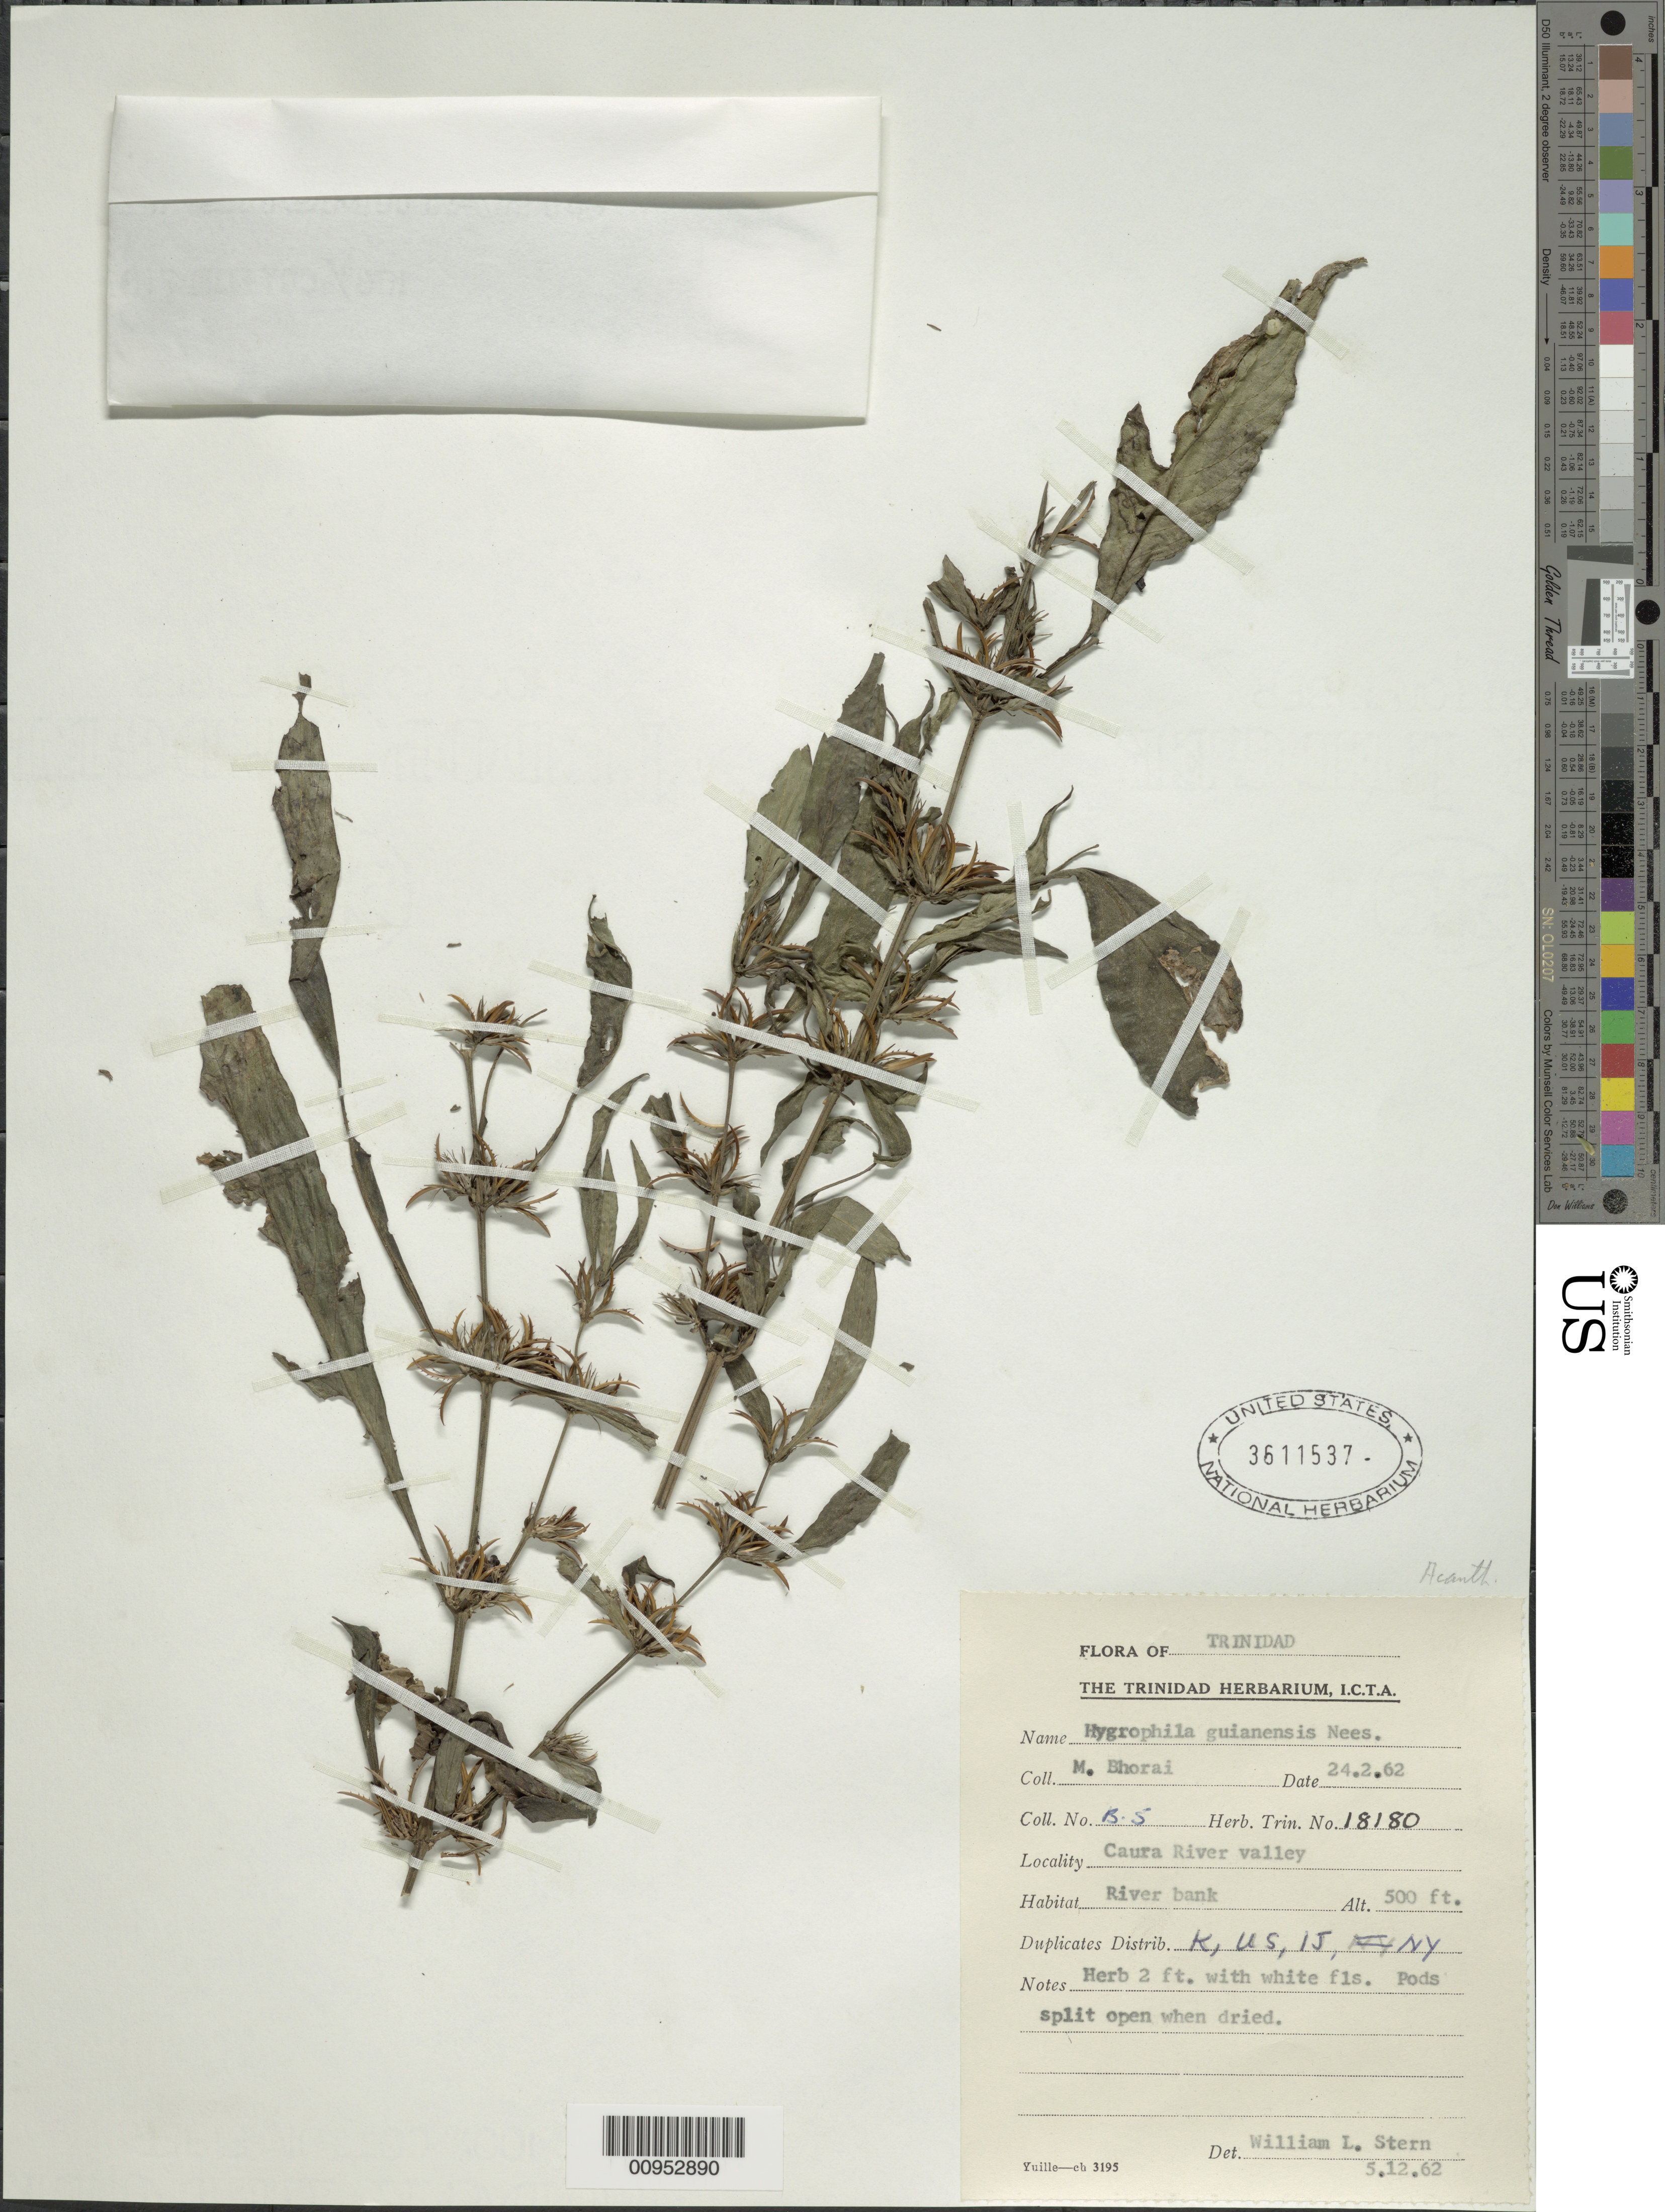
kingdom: Plantae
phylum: Tracheophyta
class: Magnoliopsida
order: Lamiales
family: Acanthaceae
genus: Hygrophila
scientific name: Hygrophila costata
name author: Nees & T. Nees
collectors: W. L. Stern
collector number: B-5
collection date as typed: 24 Feb 1962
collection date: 1962-02-24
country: Trinidad and Tobago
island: Trinidad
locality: Caura River valley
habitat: River bank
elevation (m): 152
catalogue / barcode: US 3611537